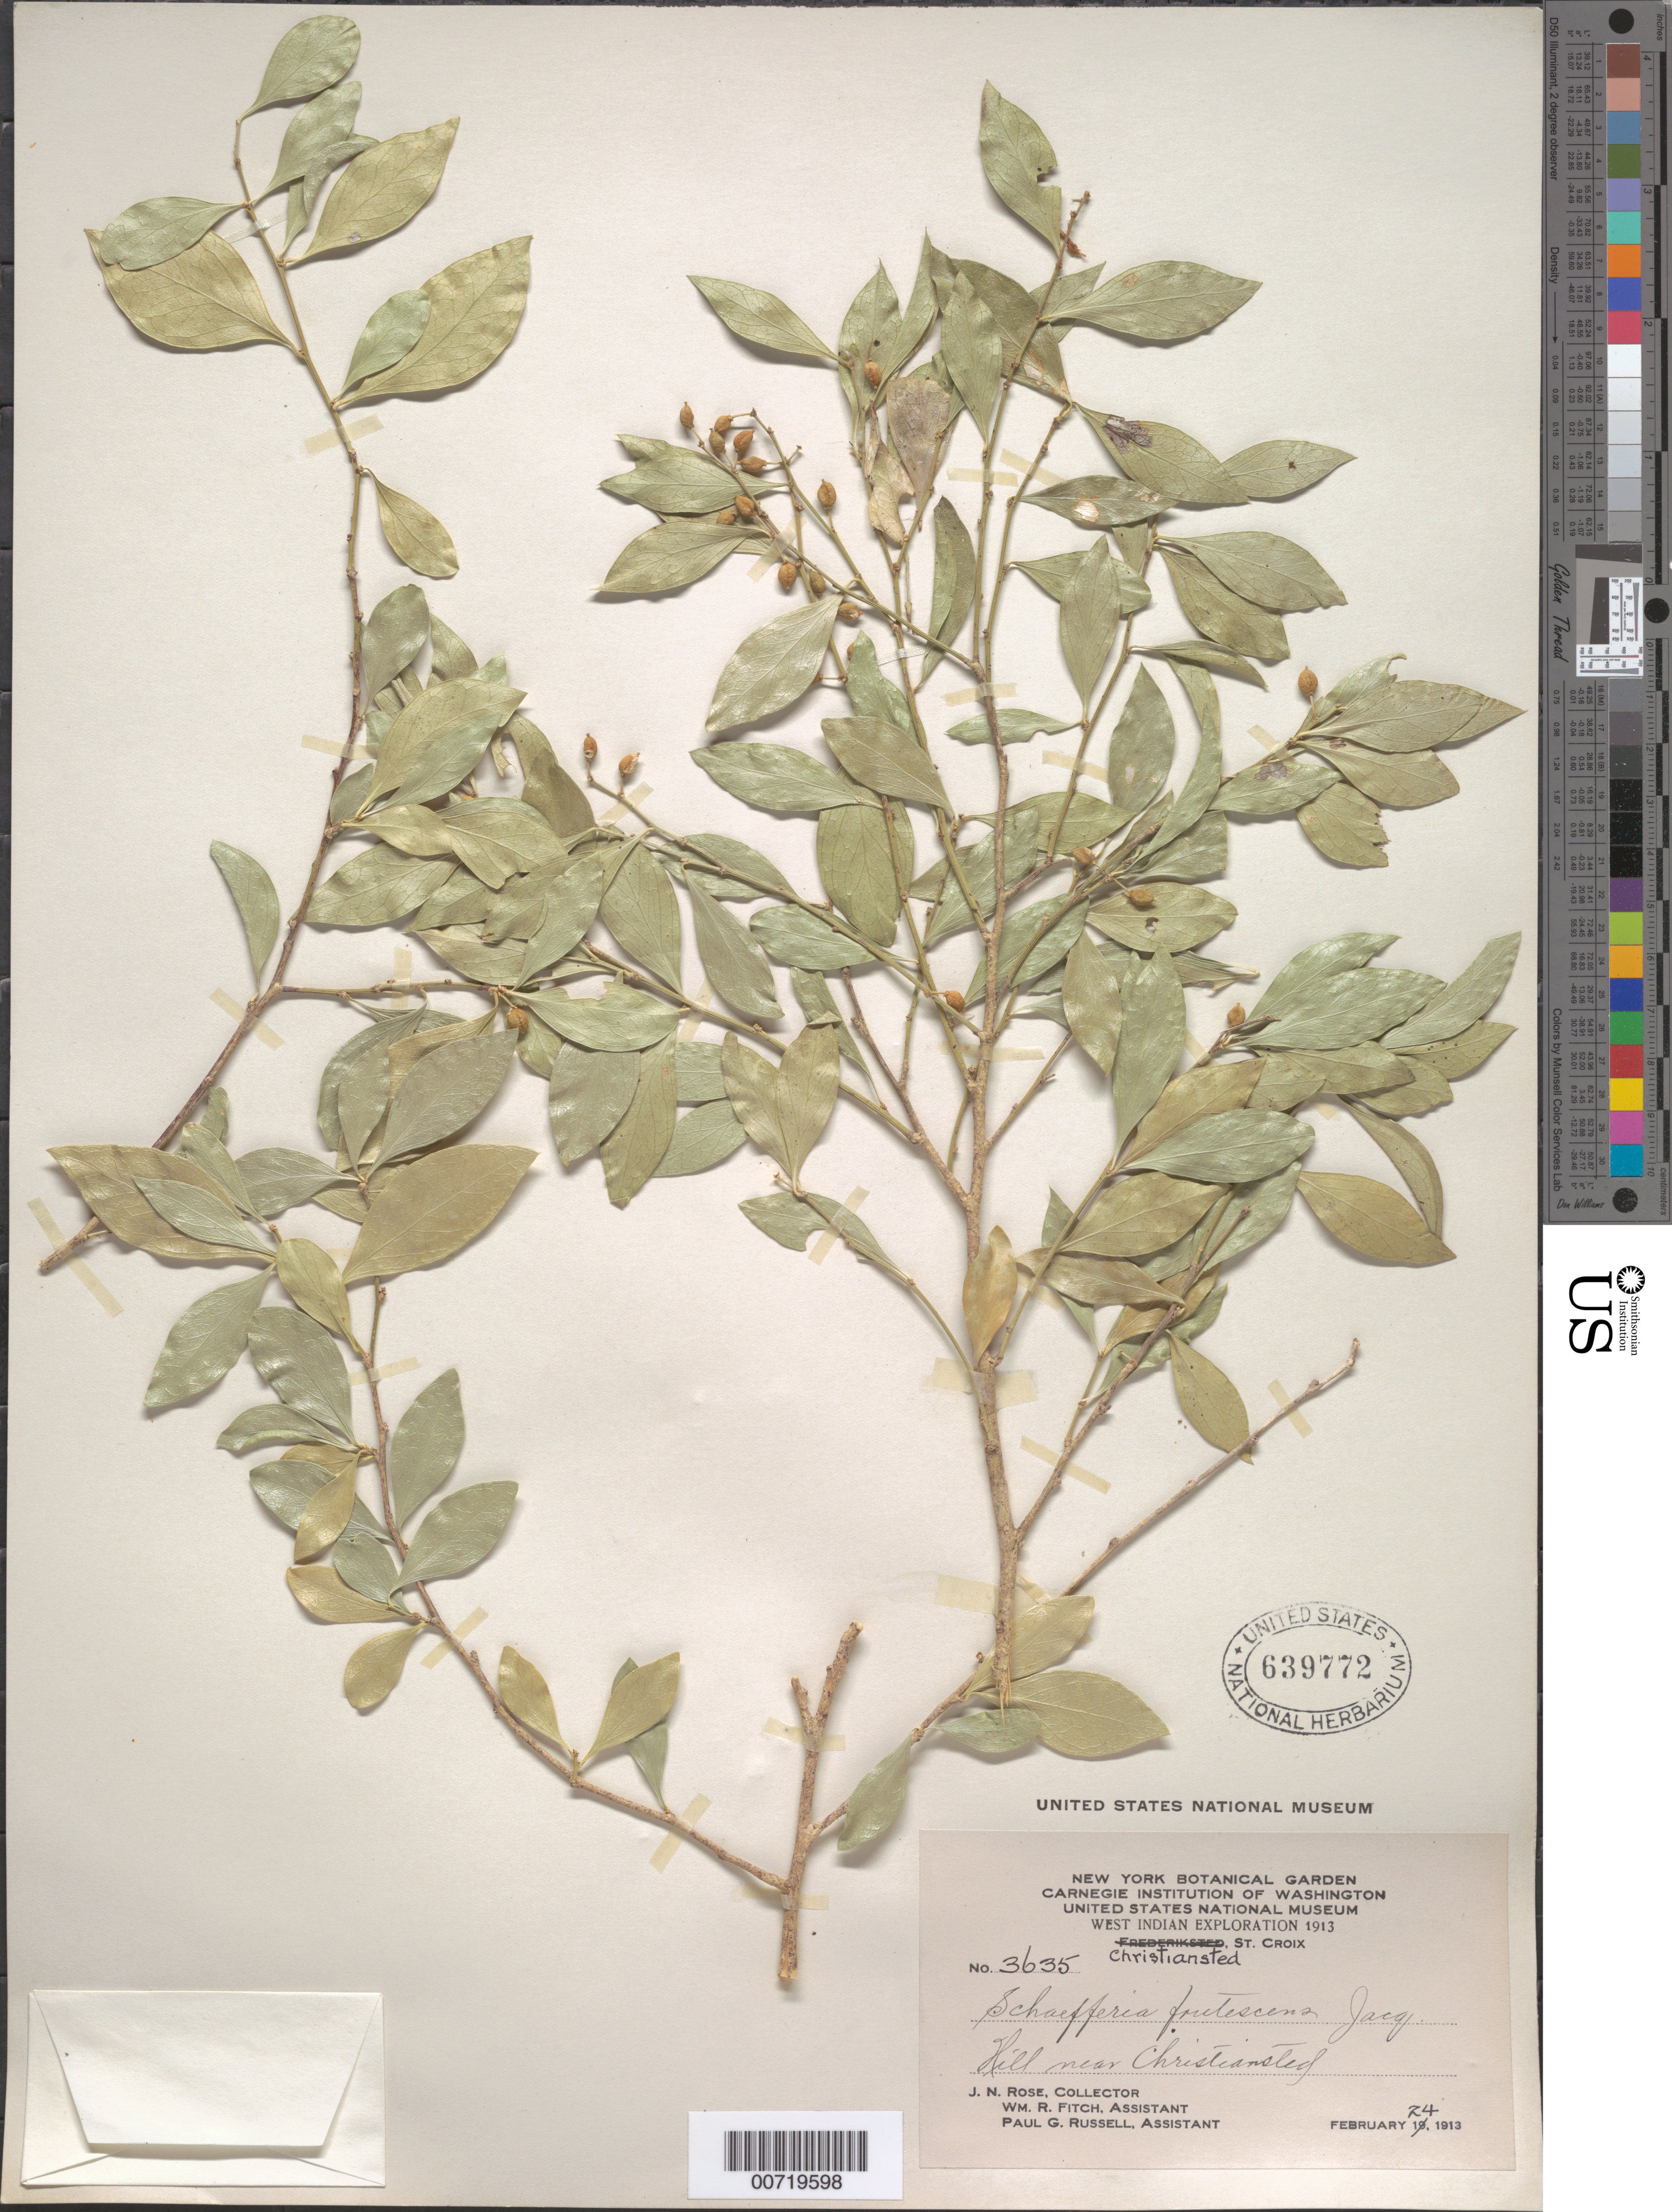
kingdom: Plantae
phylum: Tracheophyta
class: Magnoliopsida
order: Celastrales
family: Celastraceae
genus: Schaefferia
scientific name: Schaefferia frutescens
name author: Jacq.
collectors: J. N. Rose, W. R. Fitch & P. G. Russell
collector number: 3635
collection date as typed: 24 Feb 1913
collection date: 1913-02-24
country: U.S. Virgin Islands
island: St. Croix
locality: Christiansted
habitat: Hill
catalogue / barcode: US 639772